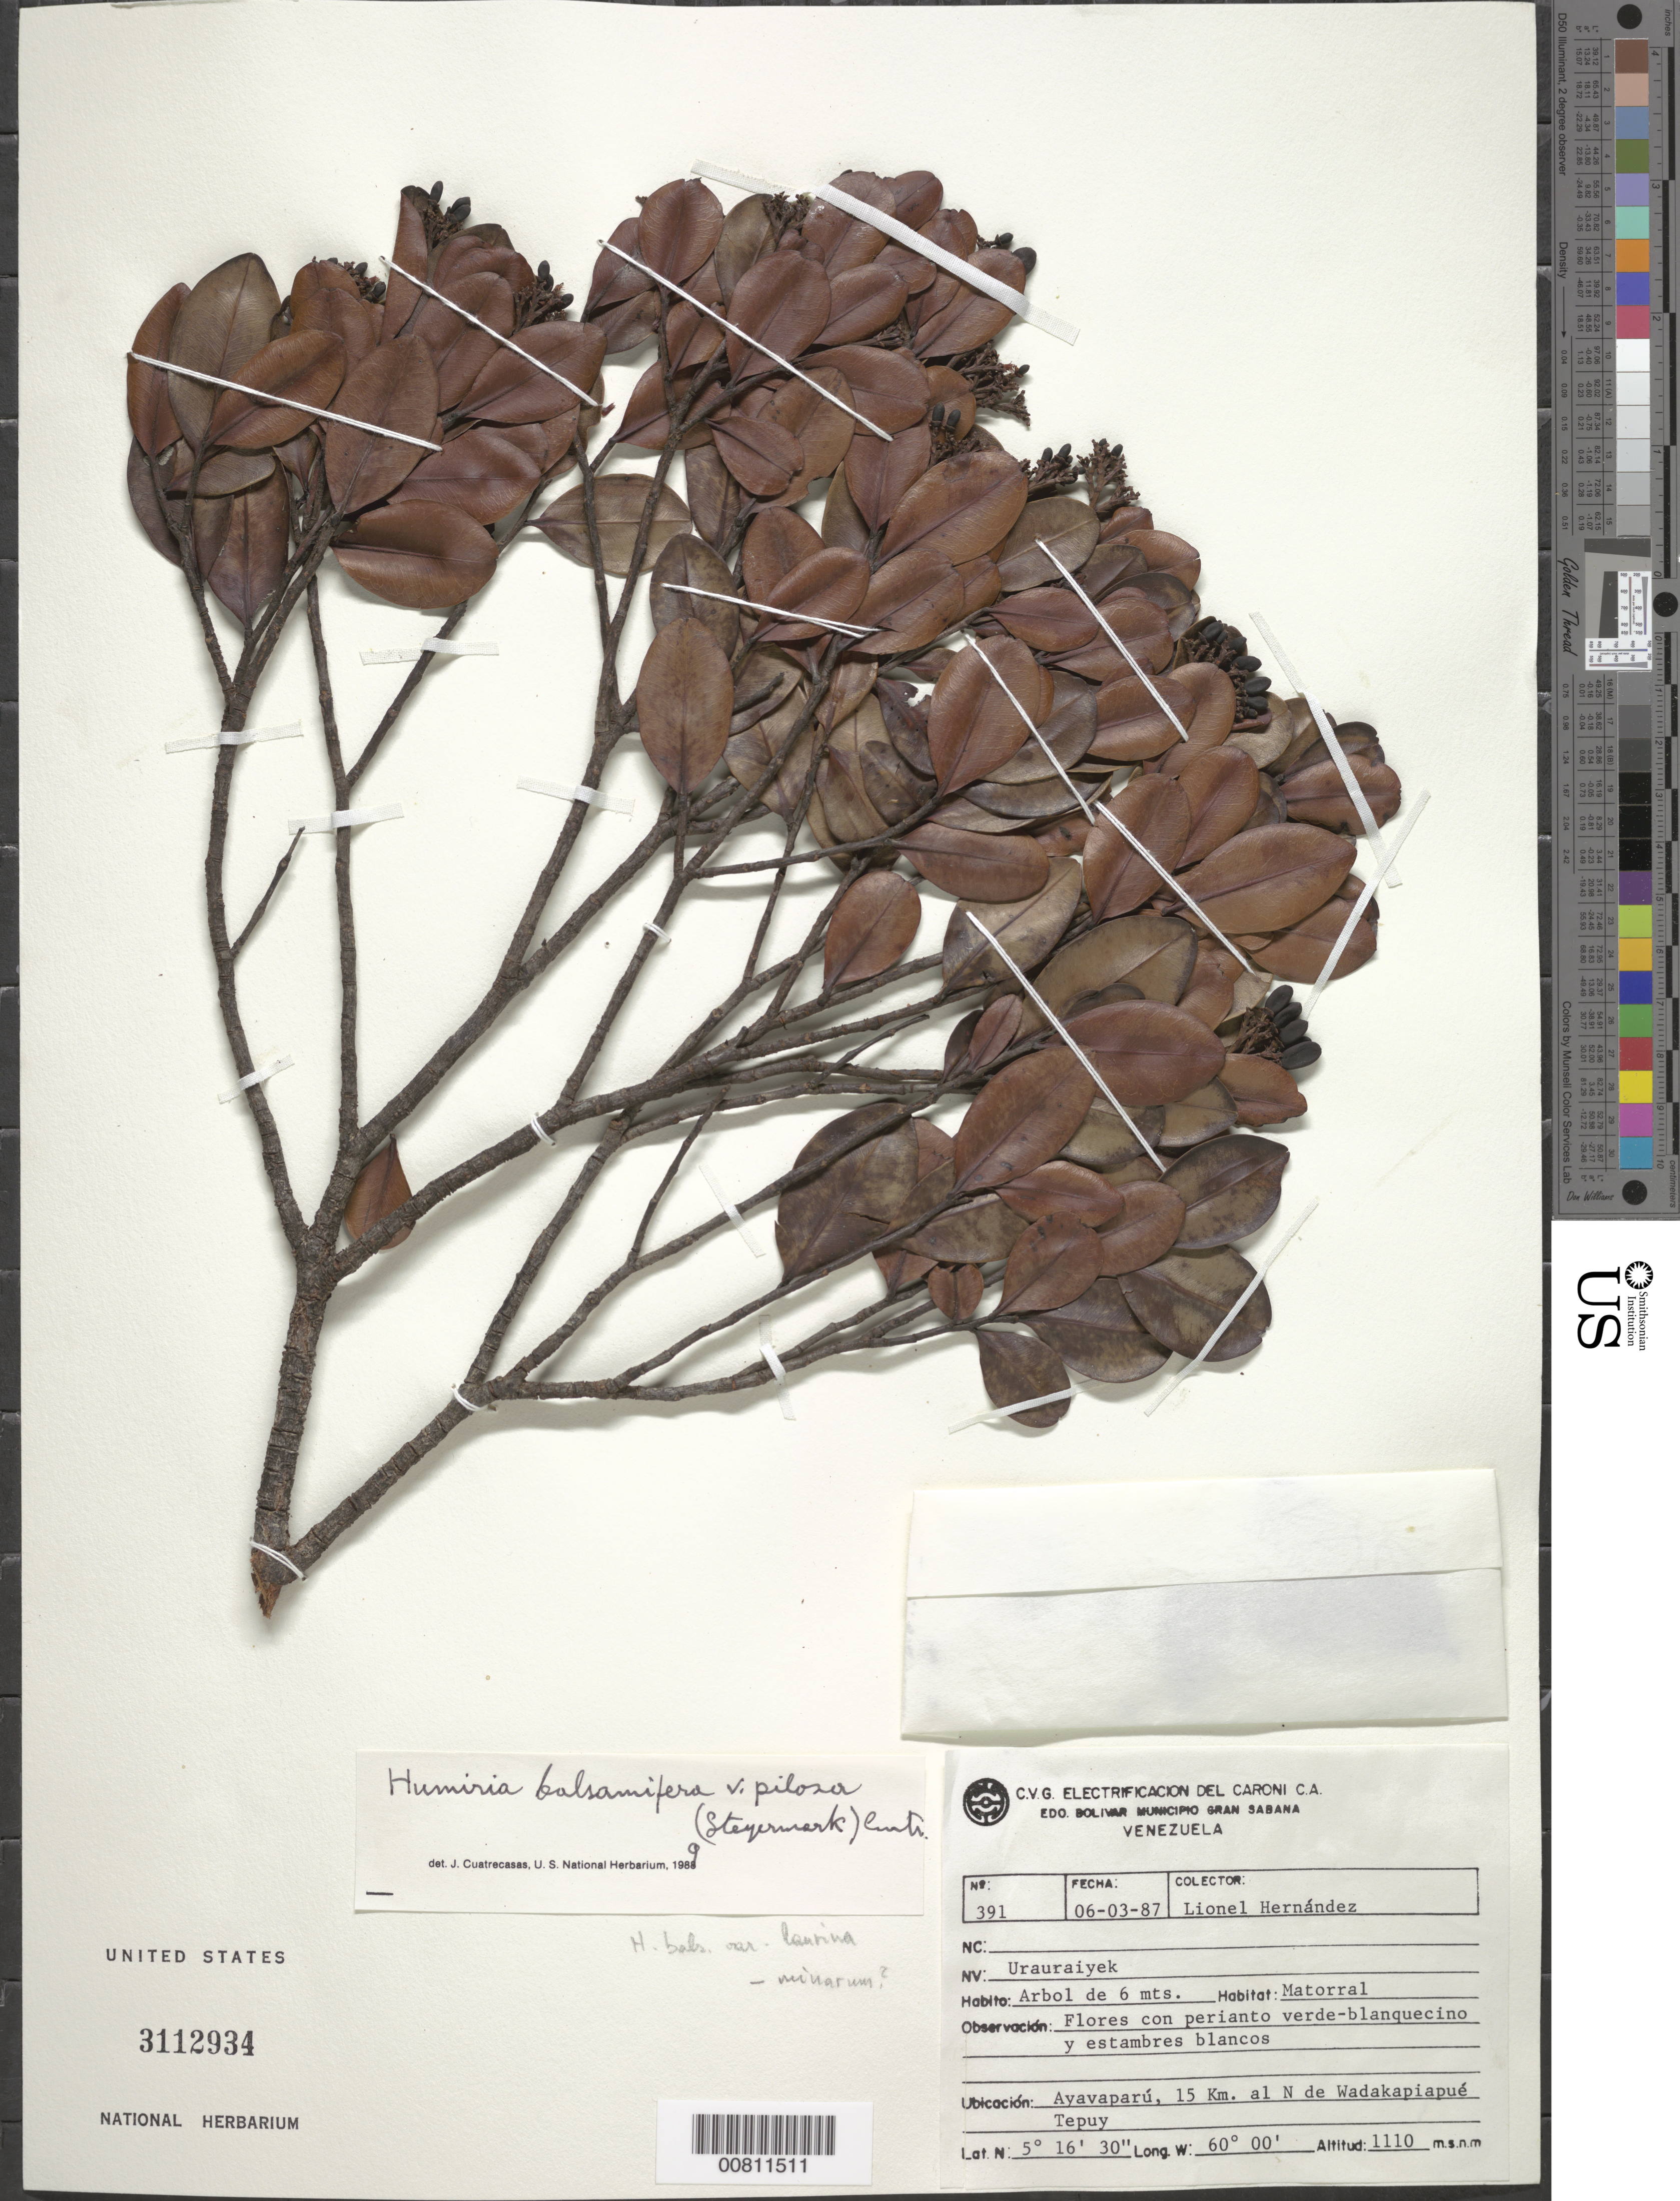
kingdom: Plantae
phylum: Tracheophyta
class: Magnoliopsida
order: Malpighiales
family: Humiriaceae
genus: Humiria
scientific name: Humiria balsamifera var. pilosa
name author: (Steyerm.) Cuatrec.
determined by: Cuatrecasas, J.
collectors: L. Hernández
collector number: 391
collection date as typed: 6-Mar-87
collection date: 1987-03-06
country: Venezuela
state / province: Bolívar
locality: Mun. Gran Sabana, Ayavaparú, 15 km al N de Wadakapiapué Tepuy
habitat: Matorral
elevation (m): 1110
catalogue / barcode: US 3112934